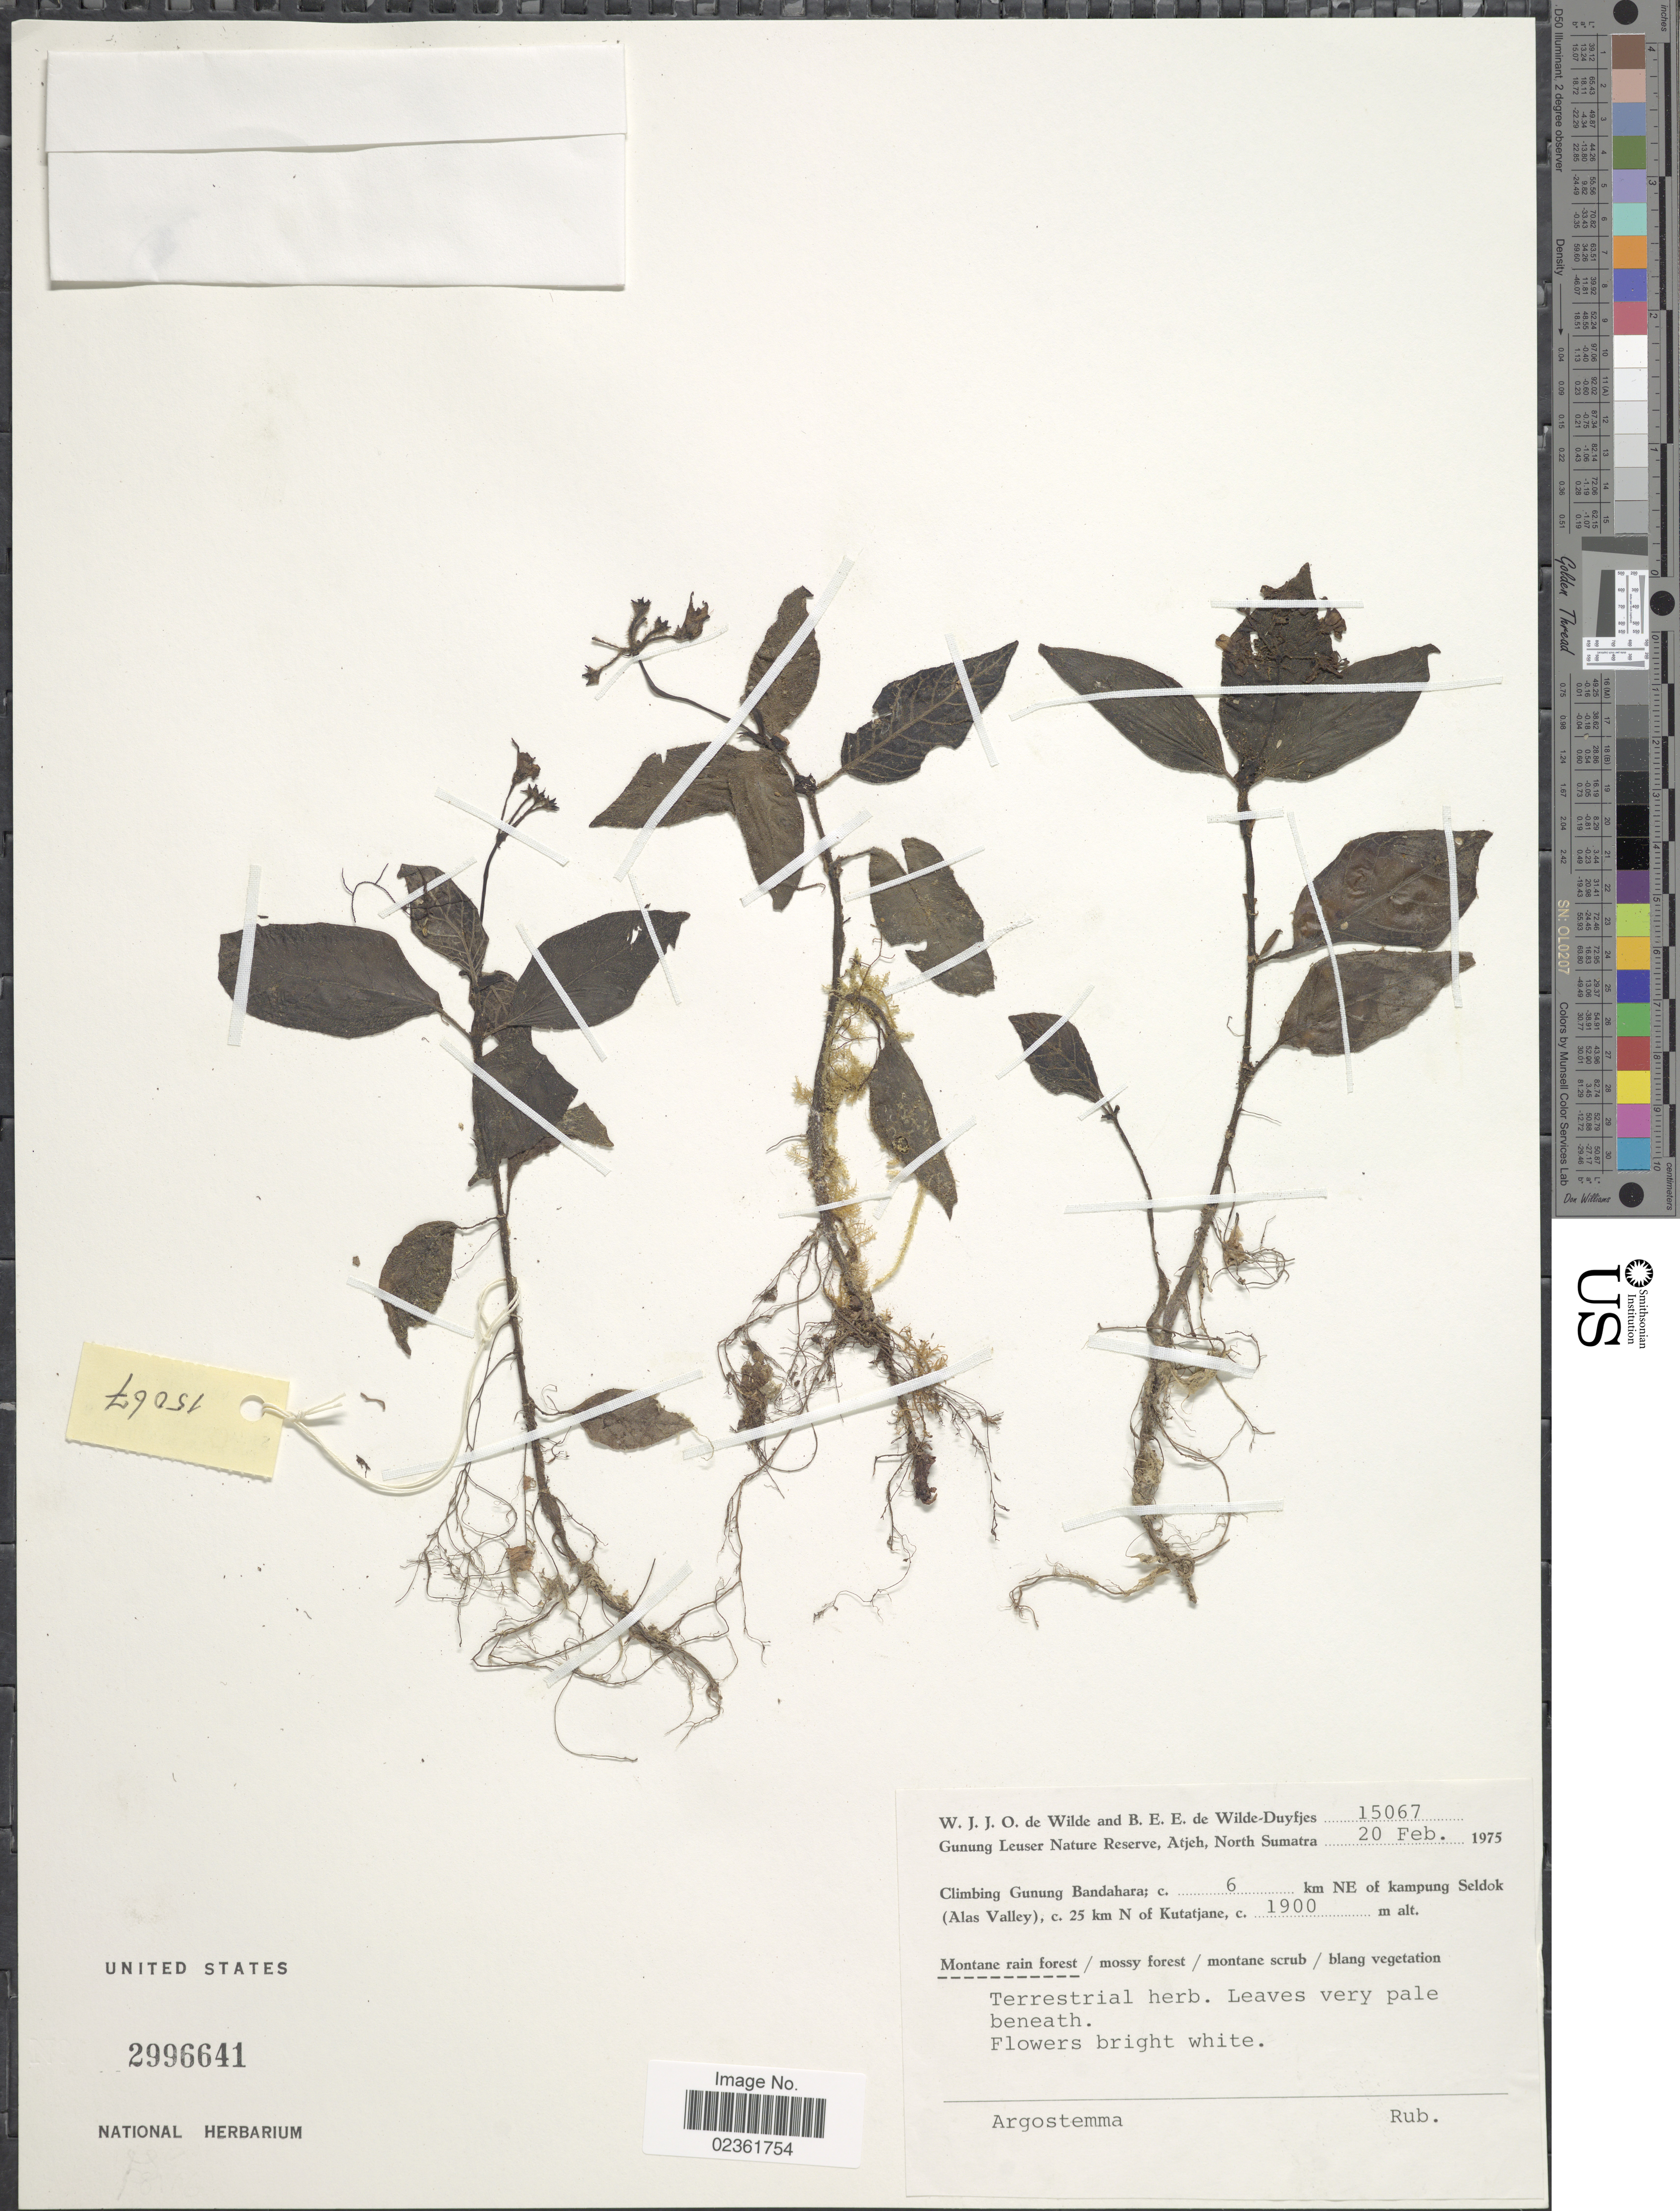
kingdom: Plantae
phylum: Tracheophyta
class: Magnoliopsida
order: Gentianales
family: Rubiaceae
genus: Argostemma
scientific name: Argostemma sp.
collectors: W. J. de Wilde & B. E. de Wilde-Duyfjes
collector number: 15067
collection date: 1975-02-20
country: Indonesia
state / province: Sumatra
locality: Gunung Leuser Nature Reserve, Atjeh, North Sumatra, climbing Gunung Bandahara, c. 6 km NE of kampung Seldok (Alas Valley), c. 25 km N of Kutatjane.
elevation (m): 1900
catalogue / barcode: US 2996641